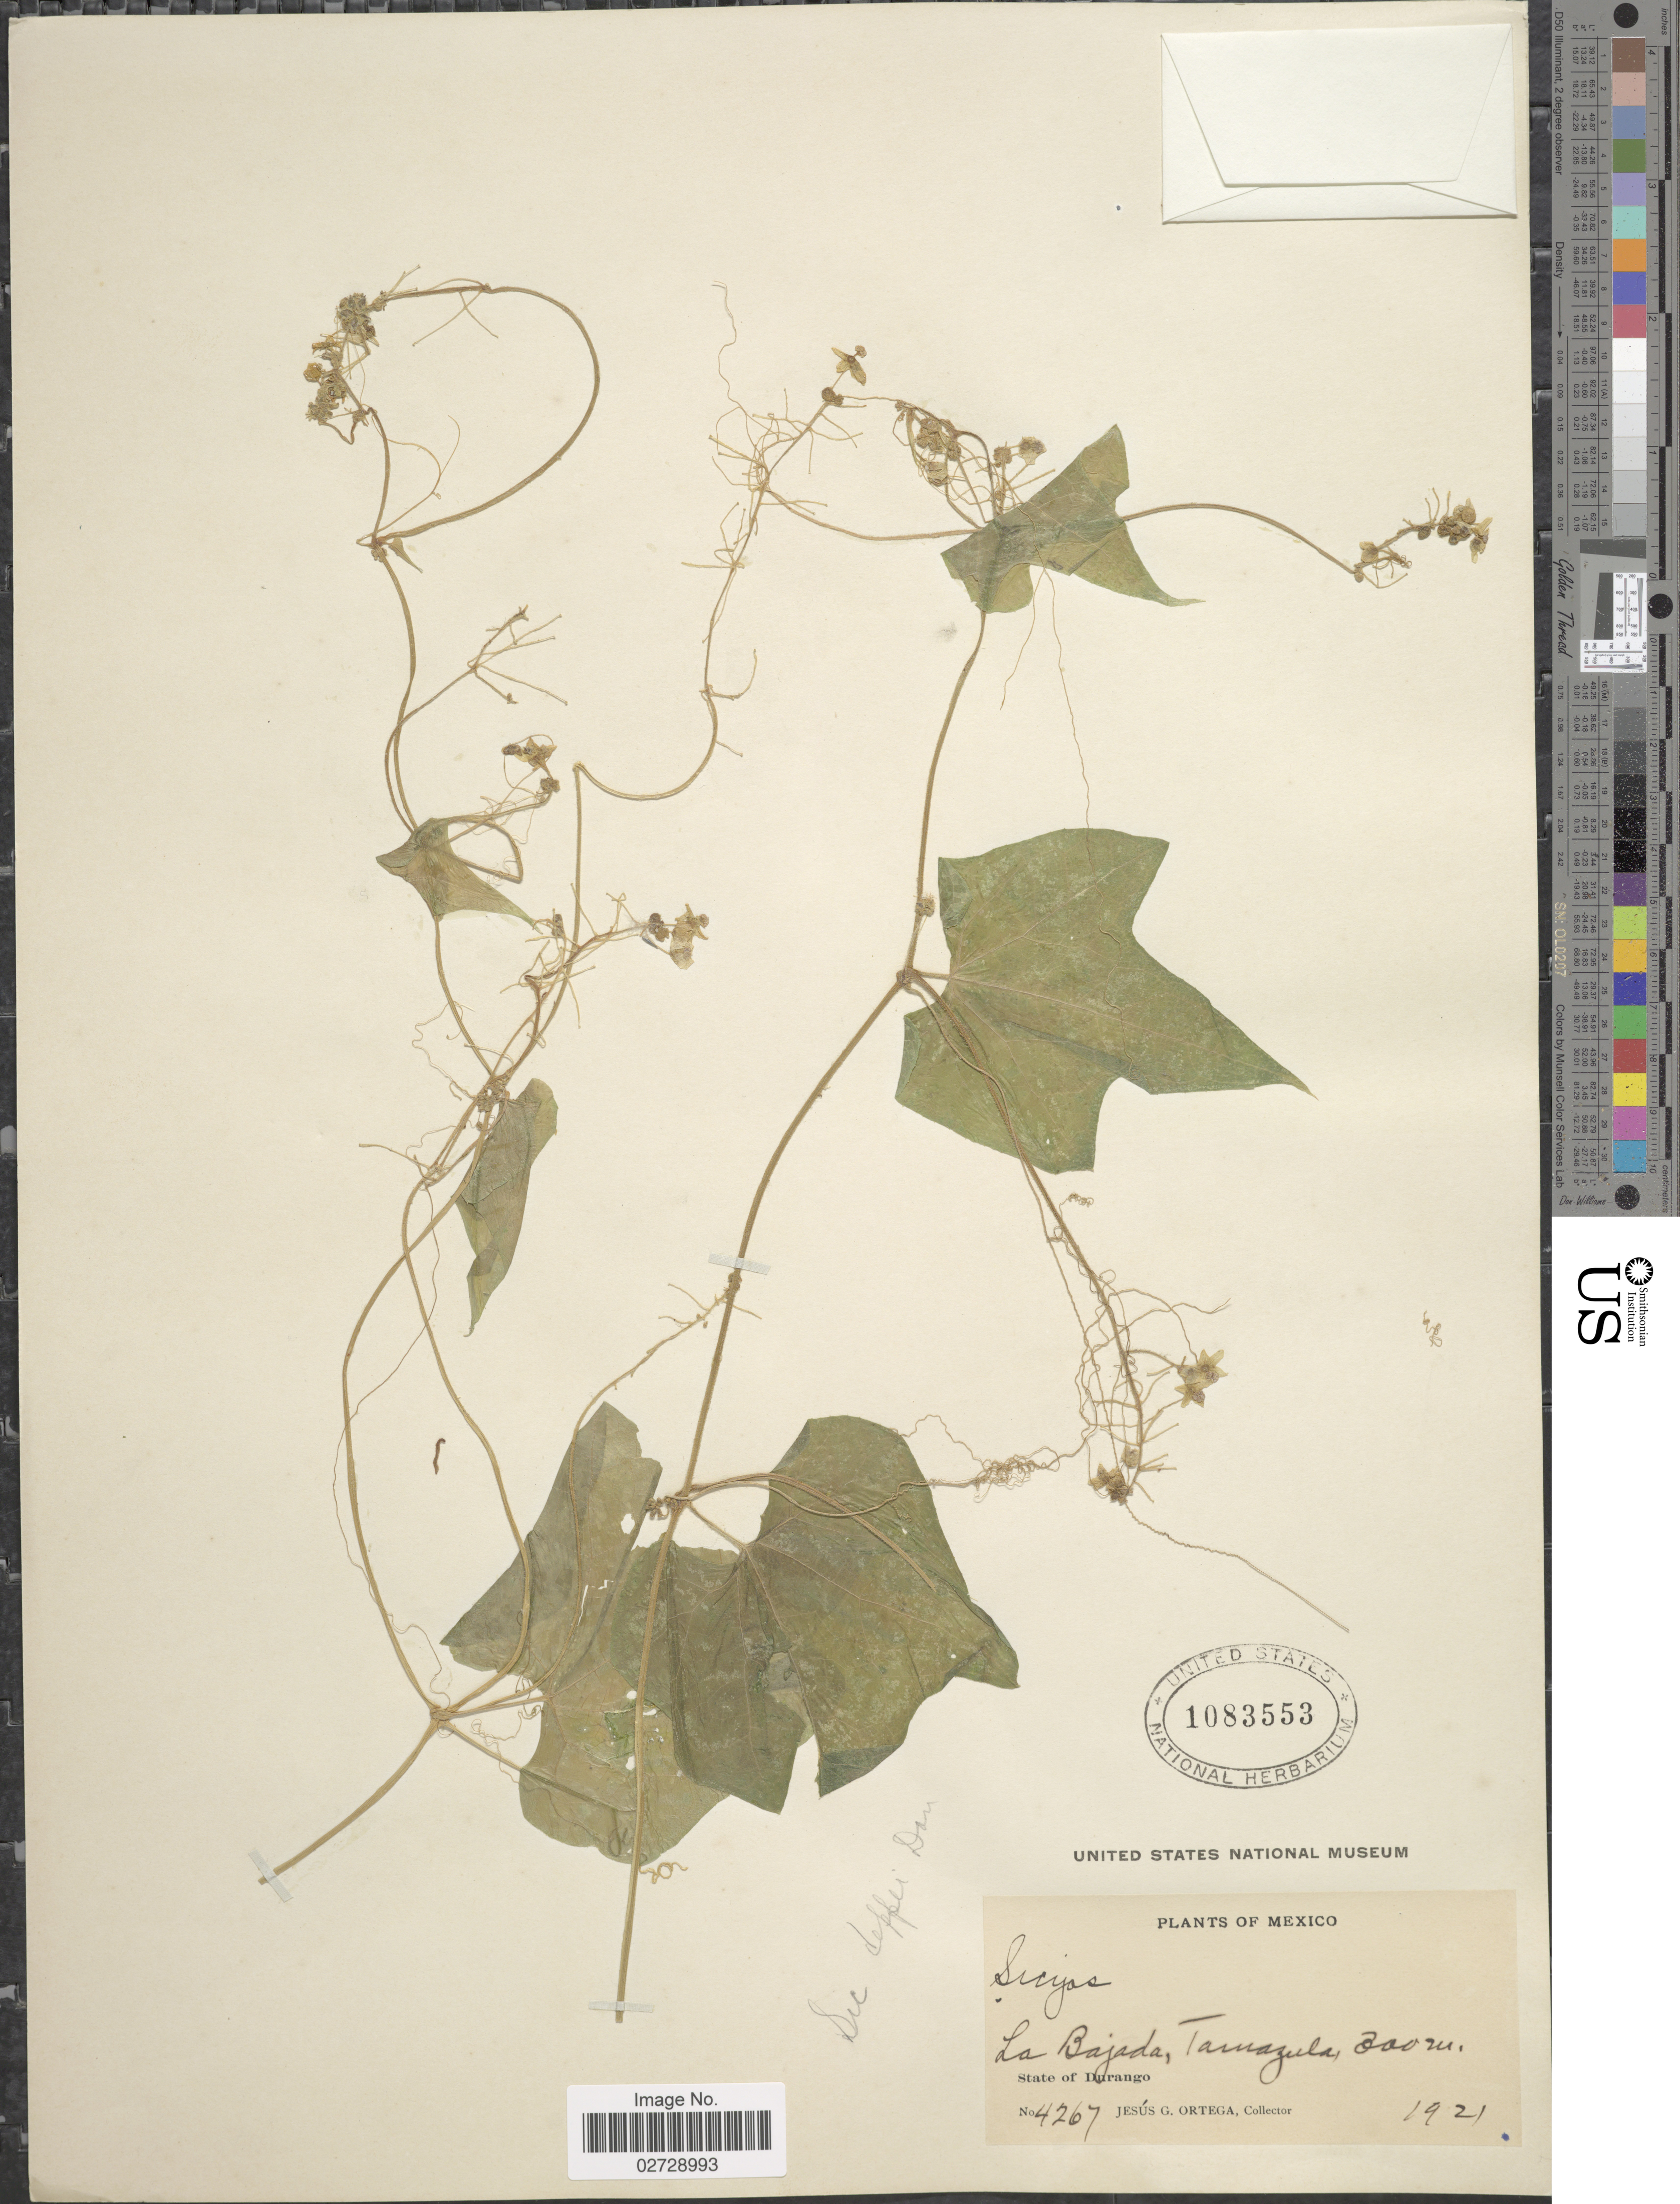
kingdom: Plantae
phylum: Tracheophyta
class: Magnoliopsida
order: Cucurbitales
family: Cucurbitaceae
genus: Sicyos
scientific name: Sicyos sp.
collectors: J. Ortega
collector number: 4267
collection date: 1921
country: Mexico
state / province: Durango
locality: La Bajada, Tamazula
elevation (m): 300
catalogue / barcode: US 1083553